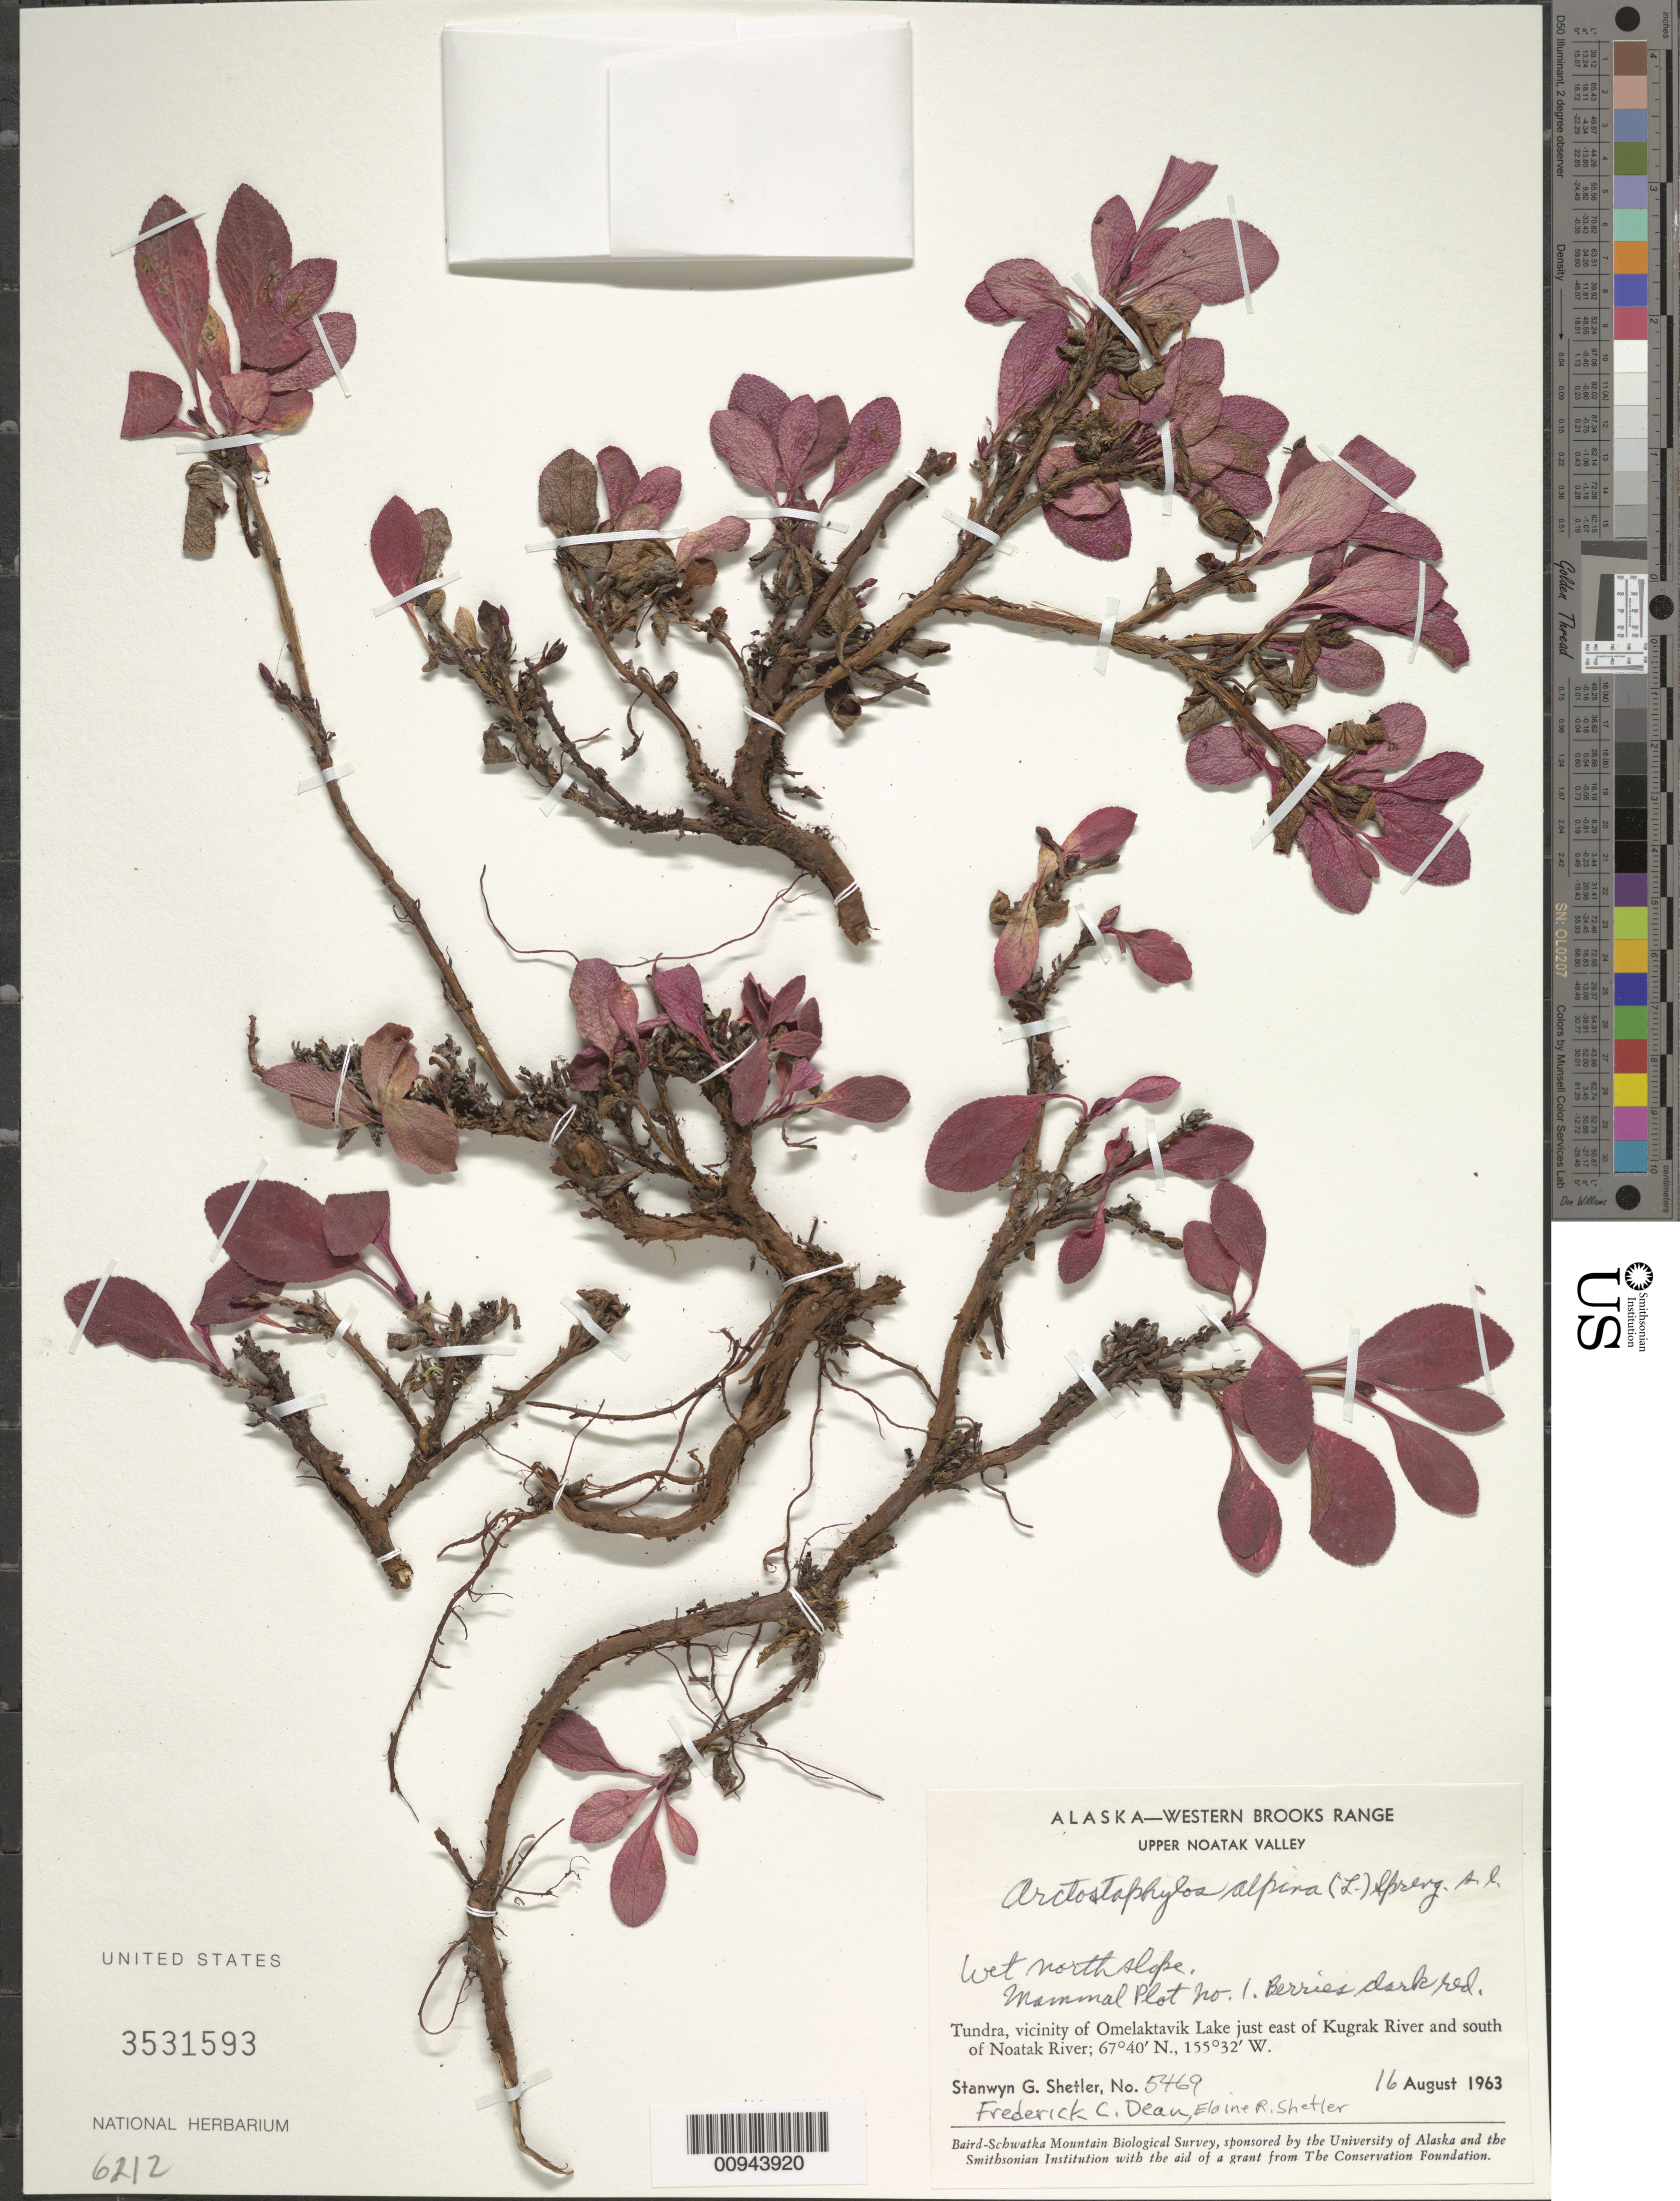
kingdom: Plantae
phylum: Tracheophyta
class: Magnoliopsida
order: Ericales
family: Ericaceae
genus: Arctostaphylos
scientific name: Arctostaphylos alpina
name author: (L.) Spreng.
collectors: S. Shetler, F. C. Dean & E. R. Shetler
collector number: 5469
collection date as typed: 16 Aug 1963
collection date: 1963-08-16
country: United States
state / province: Alaska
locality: Vicinity of Omelaktavik Lake just east of Kugrak River and south of Noatak River. Western Brooks Range, Upper Noatak Valley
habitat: Tundra. Wet north slope. Mammal Plot No. 1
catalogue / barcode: US 3531593